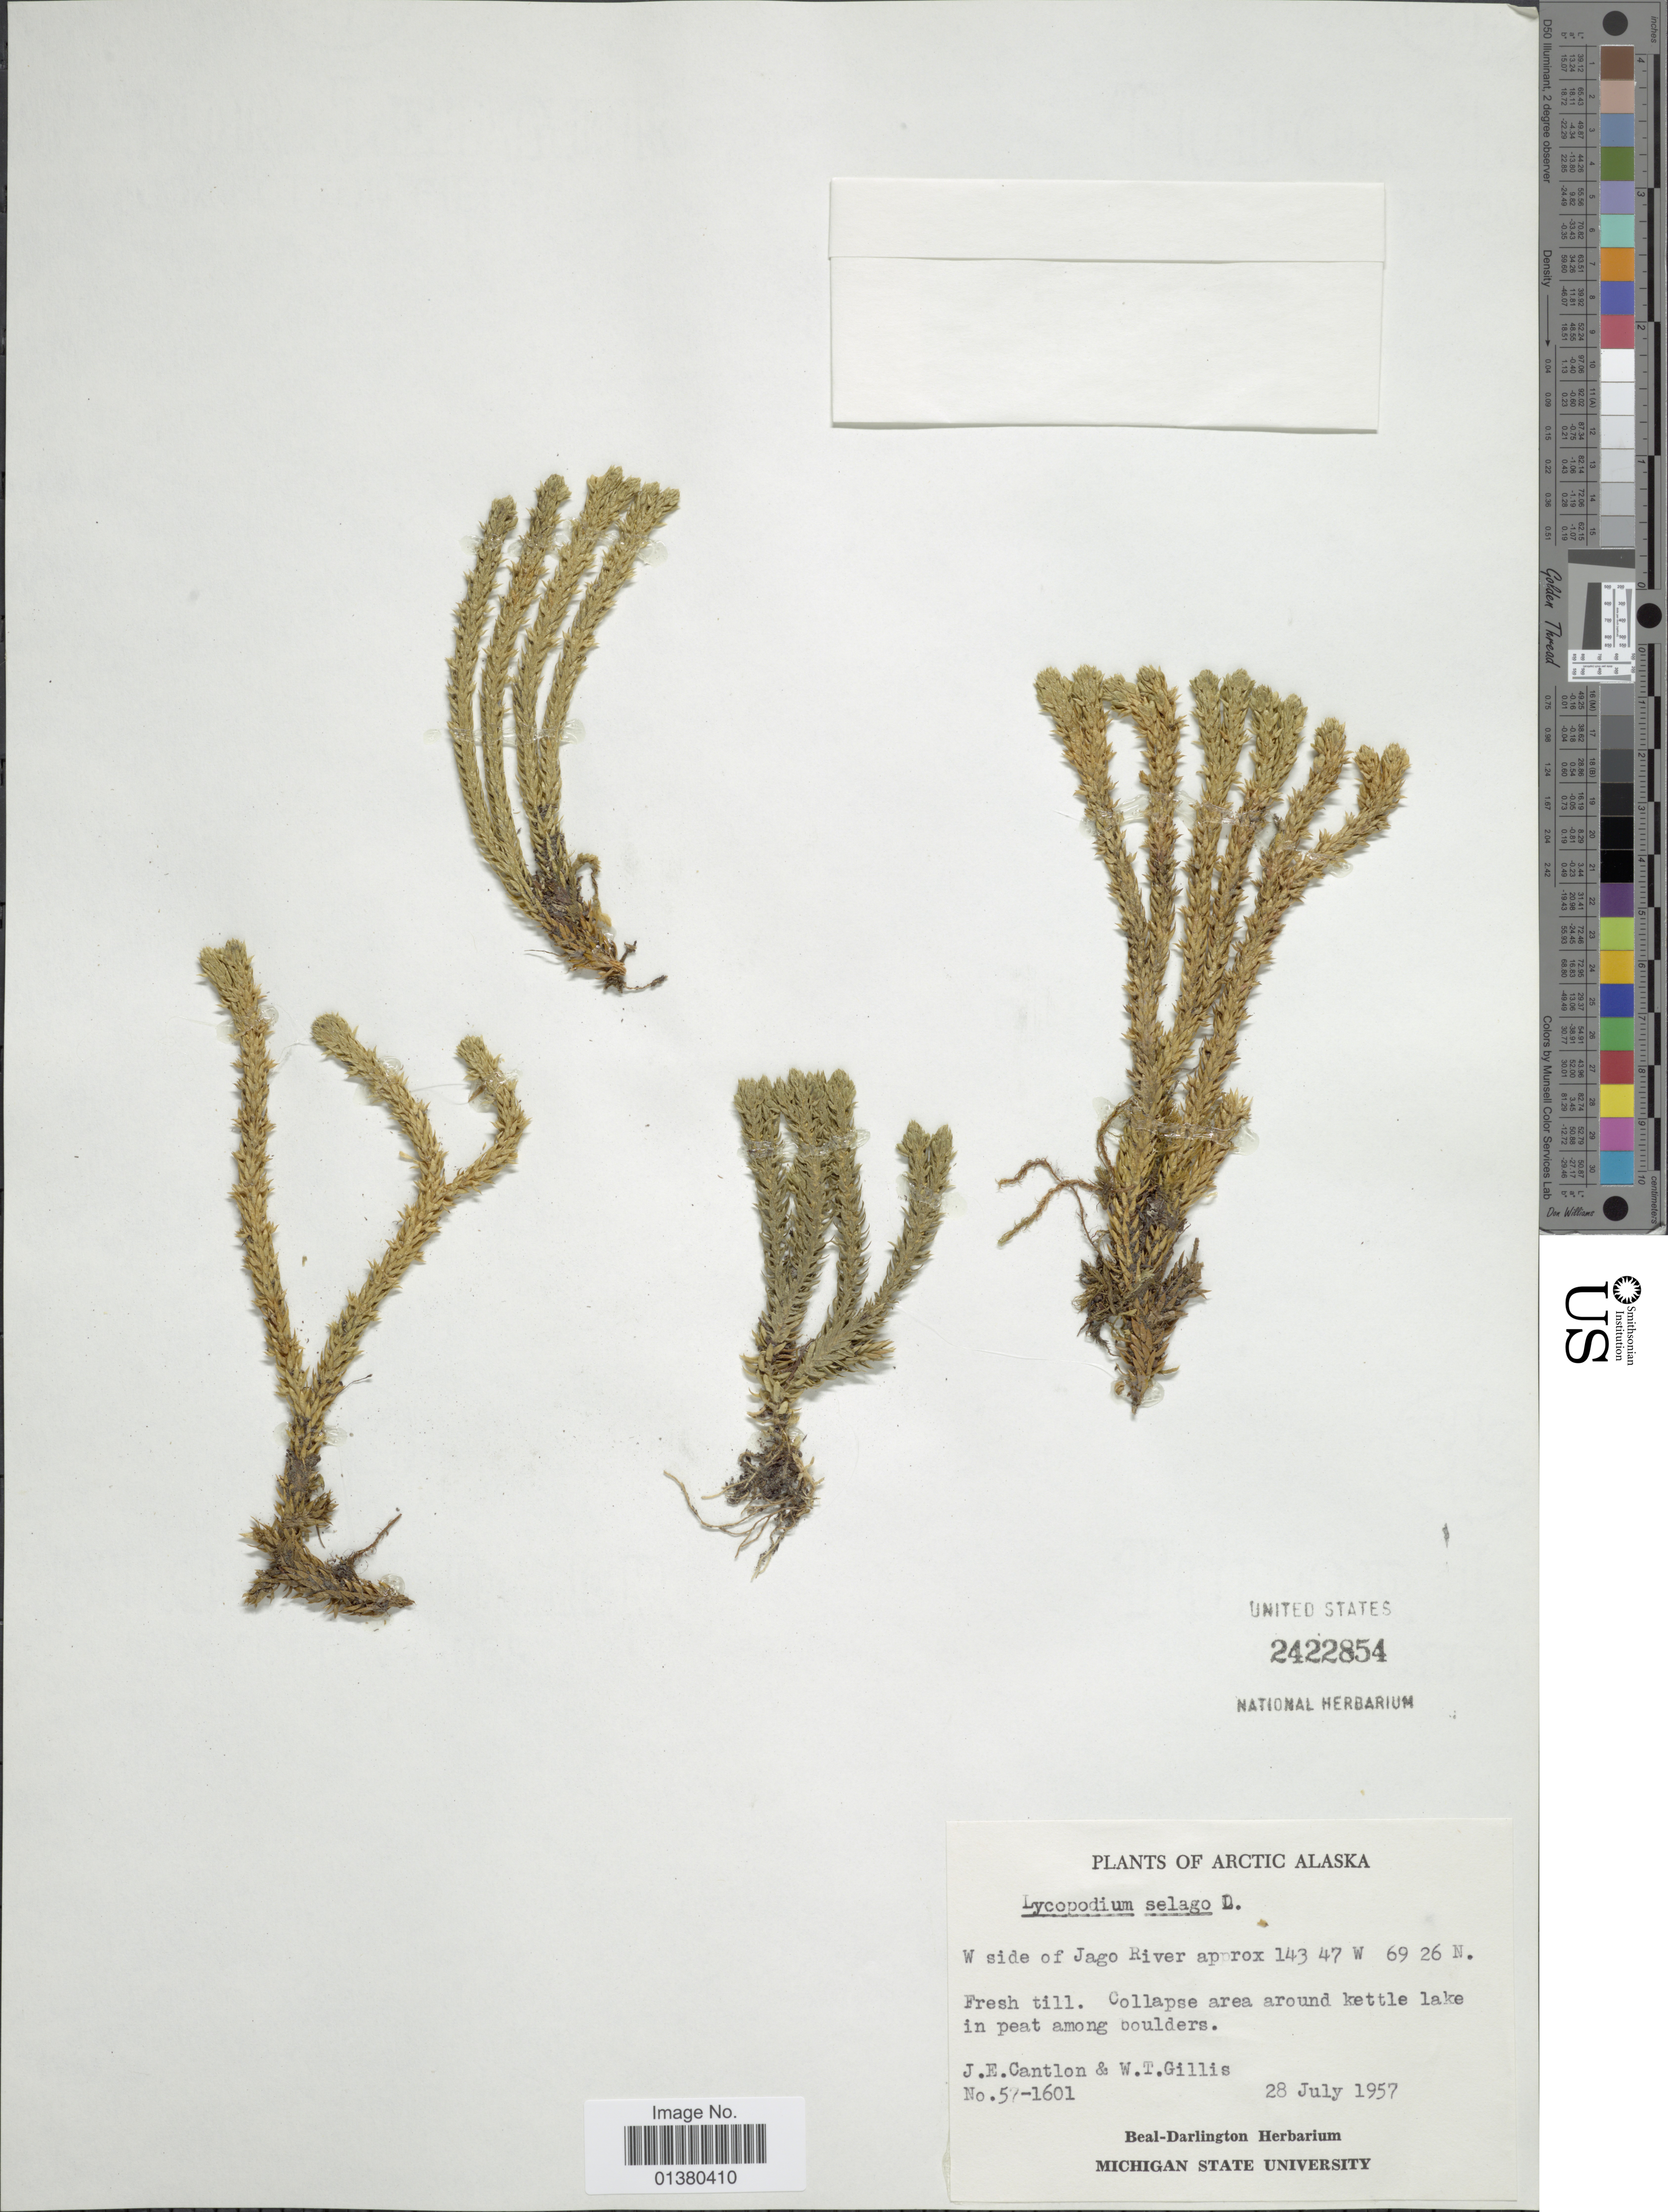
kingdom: Plantae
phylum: Tracheophyta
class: Lycopodiopsida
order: Lycopodiales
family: Lycopodiaceae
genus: Huperzia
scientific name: Huperzia selago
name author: (L.) Bernh. ex Schrank & Mart.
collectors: J. Cantlon & W. T. Gillis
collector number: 57-1601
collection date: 1957-07-28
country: United States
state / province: Alaska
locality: Arctic Alaska, W side of Jago River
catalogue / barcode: US 2422854